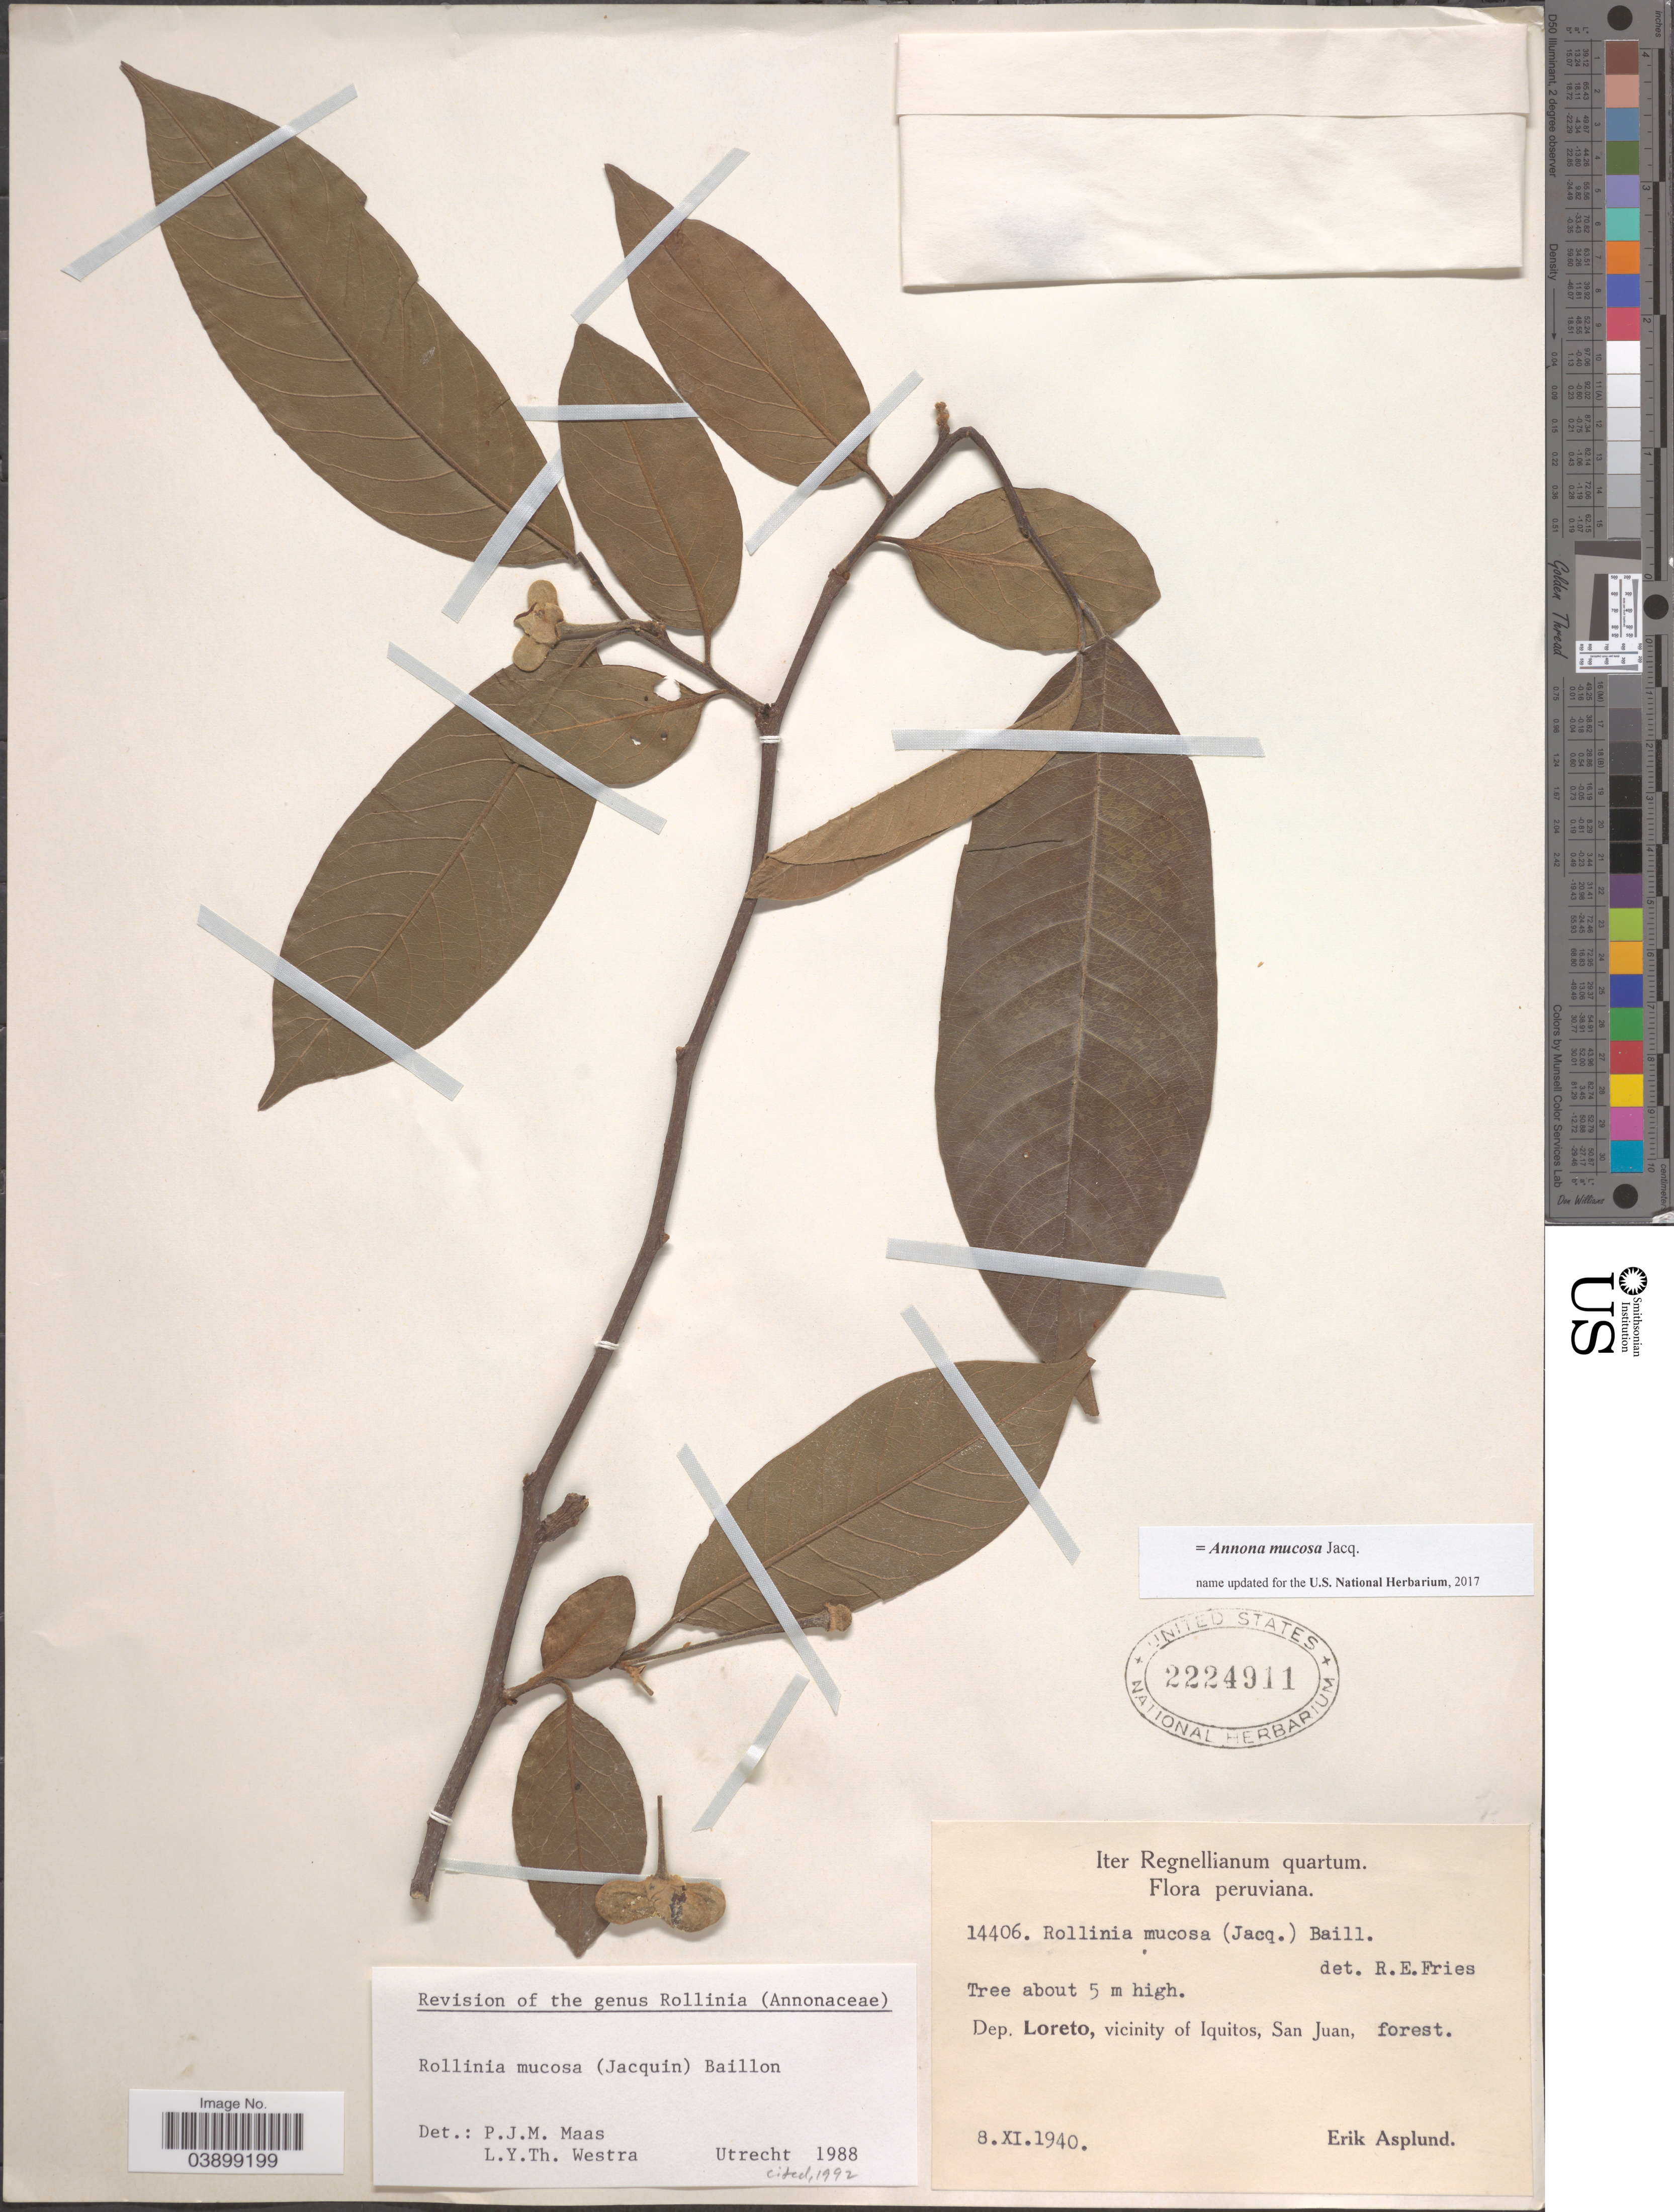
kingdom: Plantae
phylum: Tracheophyta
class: Magnoliopsida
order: Magnoliales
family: Annonaceae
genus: Annona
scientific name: Annona mucosa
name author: Jacq.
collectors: E. Asplund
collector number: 14406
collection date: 1940-11-08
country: Peru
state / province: Loreto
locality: Dep. Loreto, vicinity of Iquitos, San Juan.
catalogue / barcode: US 2224911